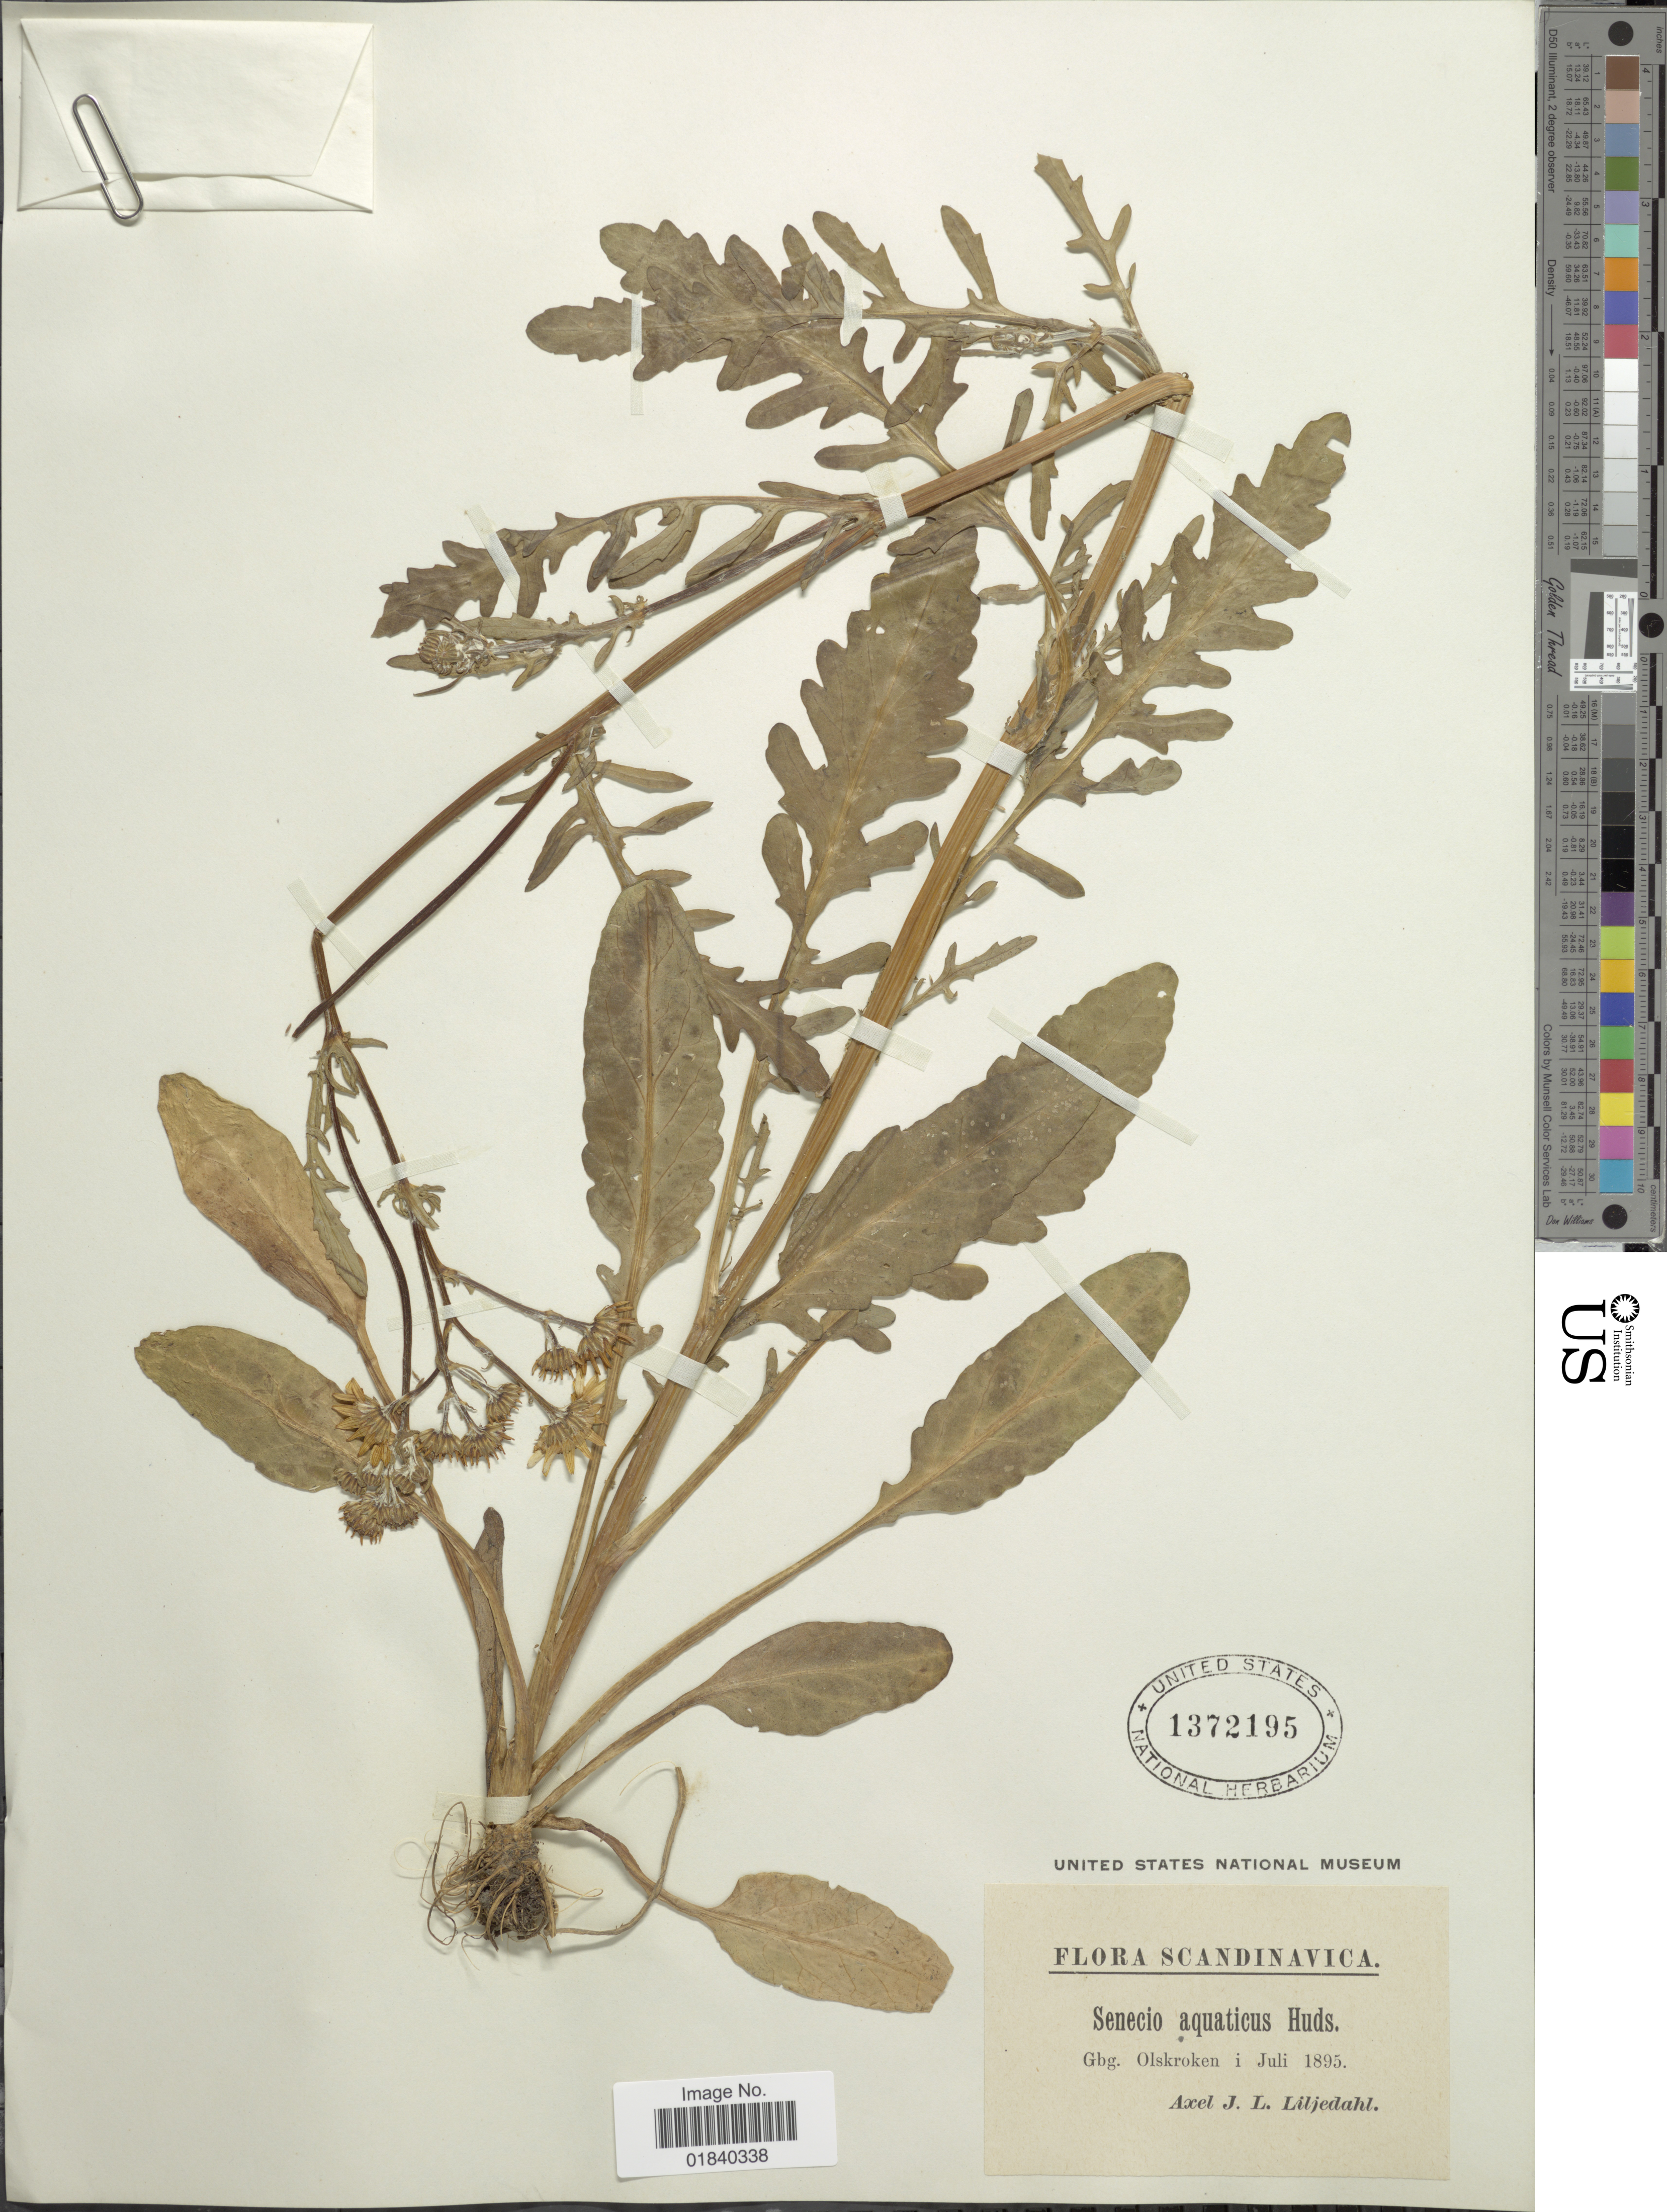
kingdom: Plantae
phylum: Tracheophyta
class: Magnoliopsida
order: Asterales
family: Asteraceae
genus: Senecio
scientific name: Senecio aquaticus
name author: Huds.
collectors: J. Liljedahl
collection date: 1895-07-01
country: Sweden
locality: Scandinavica. Gbg. Olskroken.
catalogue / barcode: US 1372195